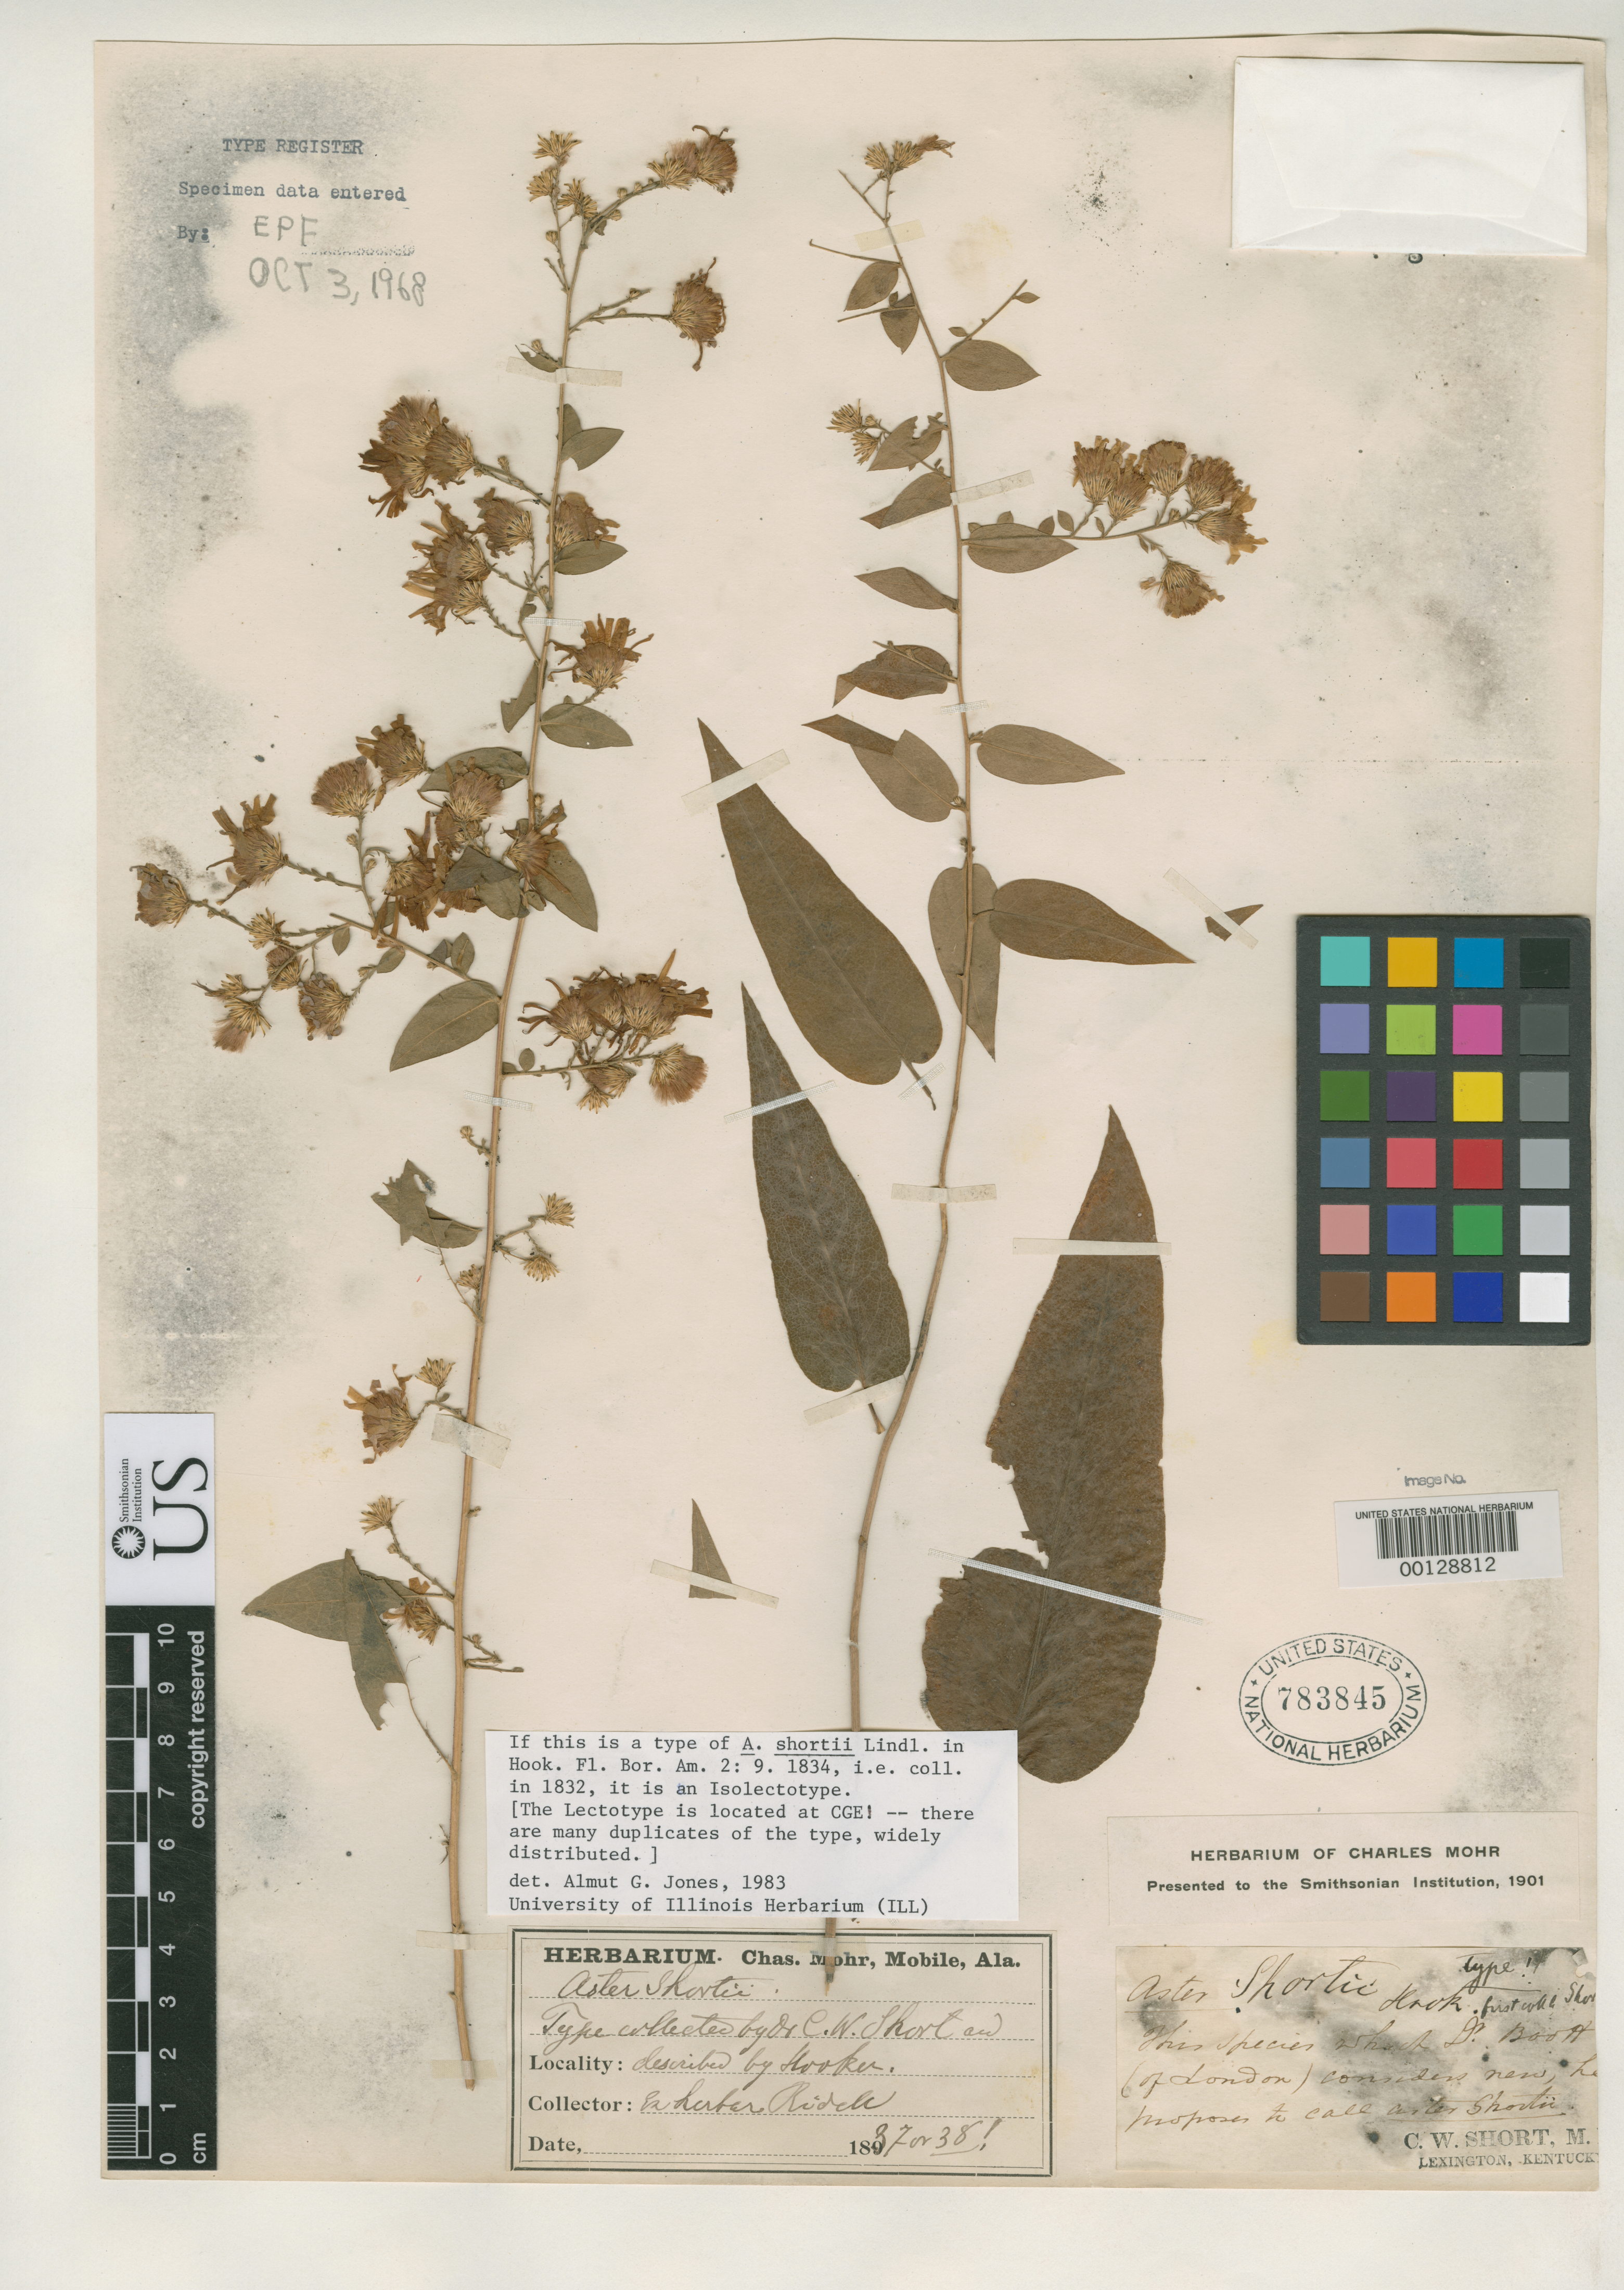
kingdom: Plantae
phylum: Tracheophyta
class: Magnoliopsida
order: Asterales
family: Asteraceae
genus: Aster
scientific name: Aster shortii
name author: Lindl. ex Hook.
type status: Type Collection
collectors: C. W. Short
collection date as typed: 1837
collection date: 1837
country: United States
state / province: Kentucky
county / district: Fayette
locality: Lexington.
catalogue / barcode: US 783845